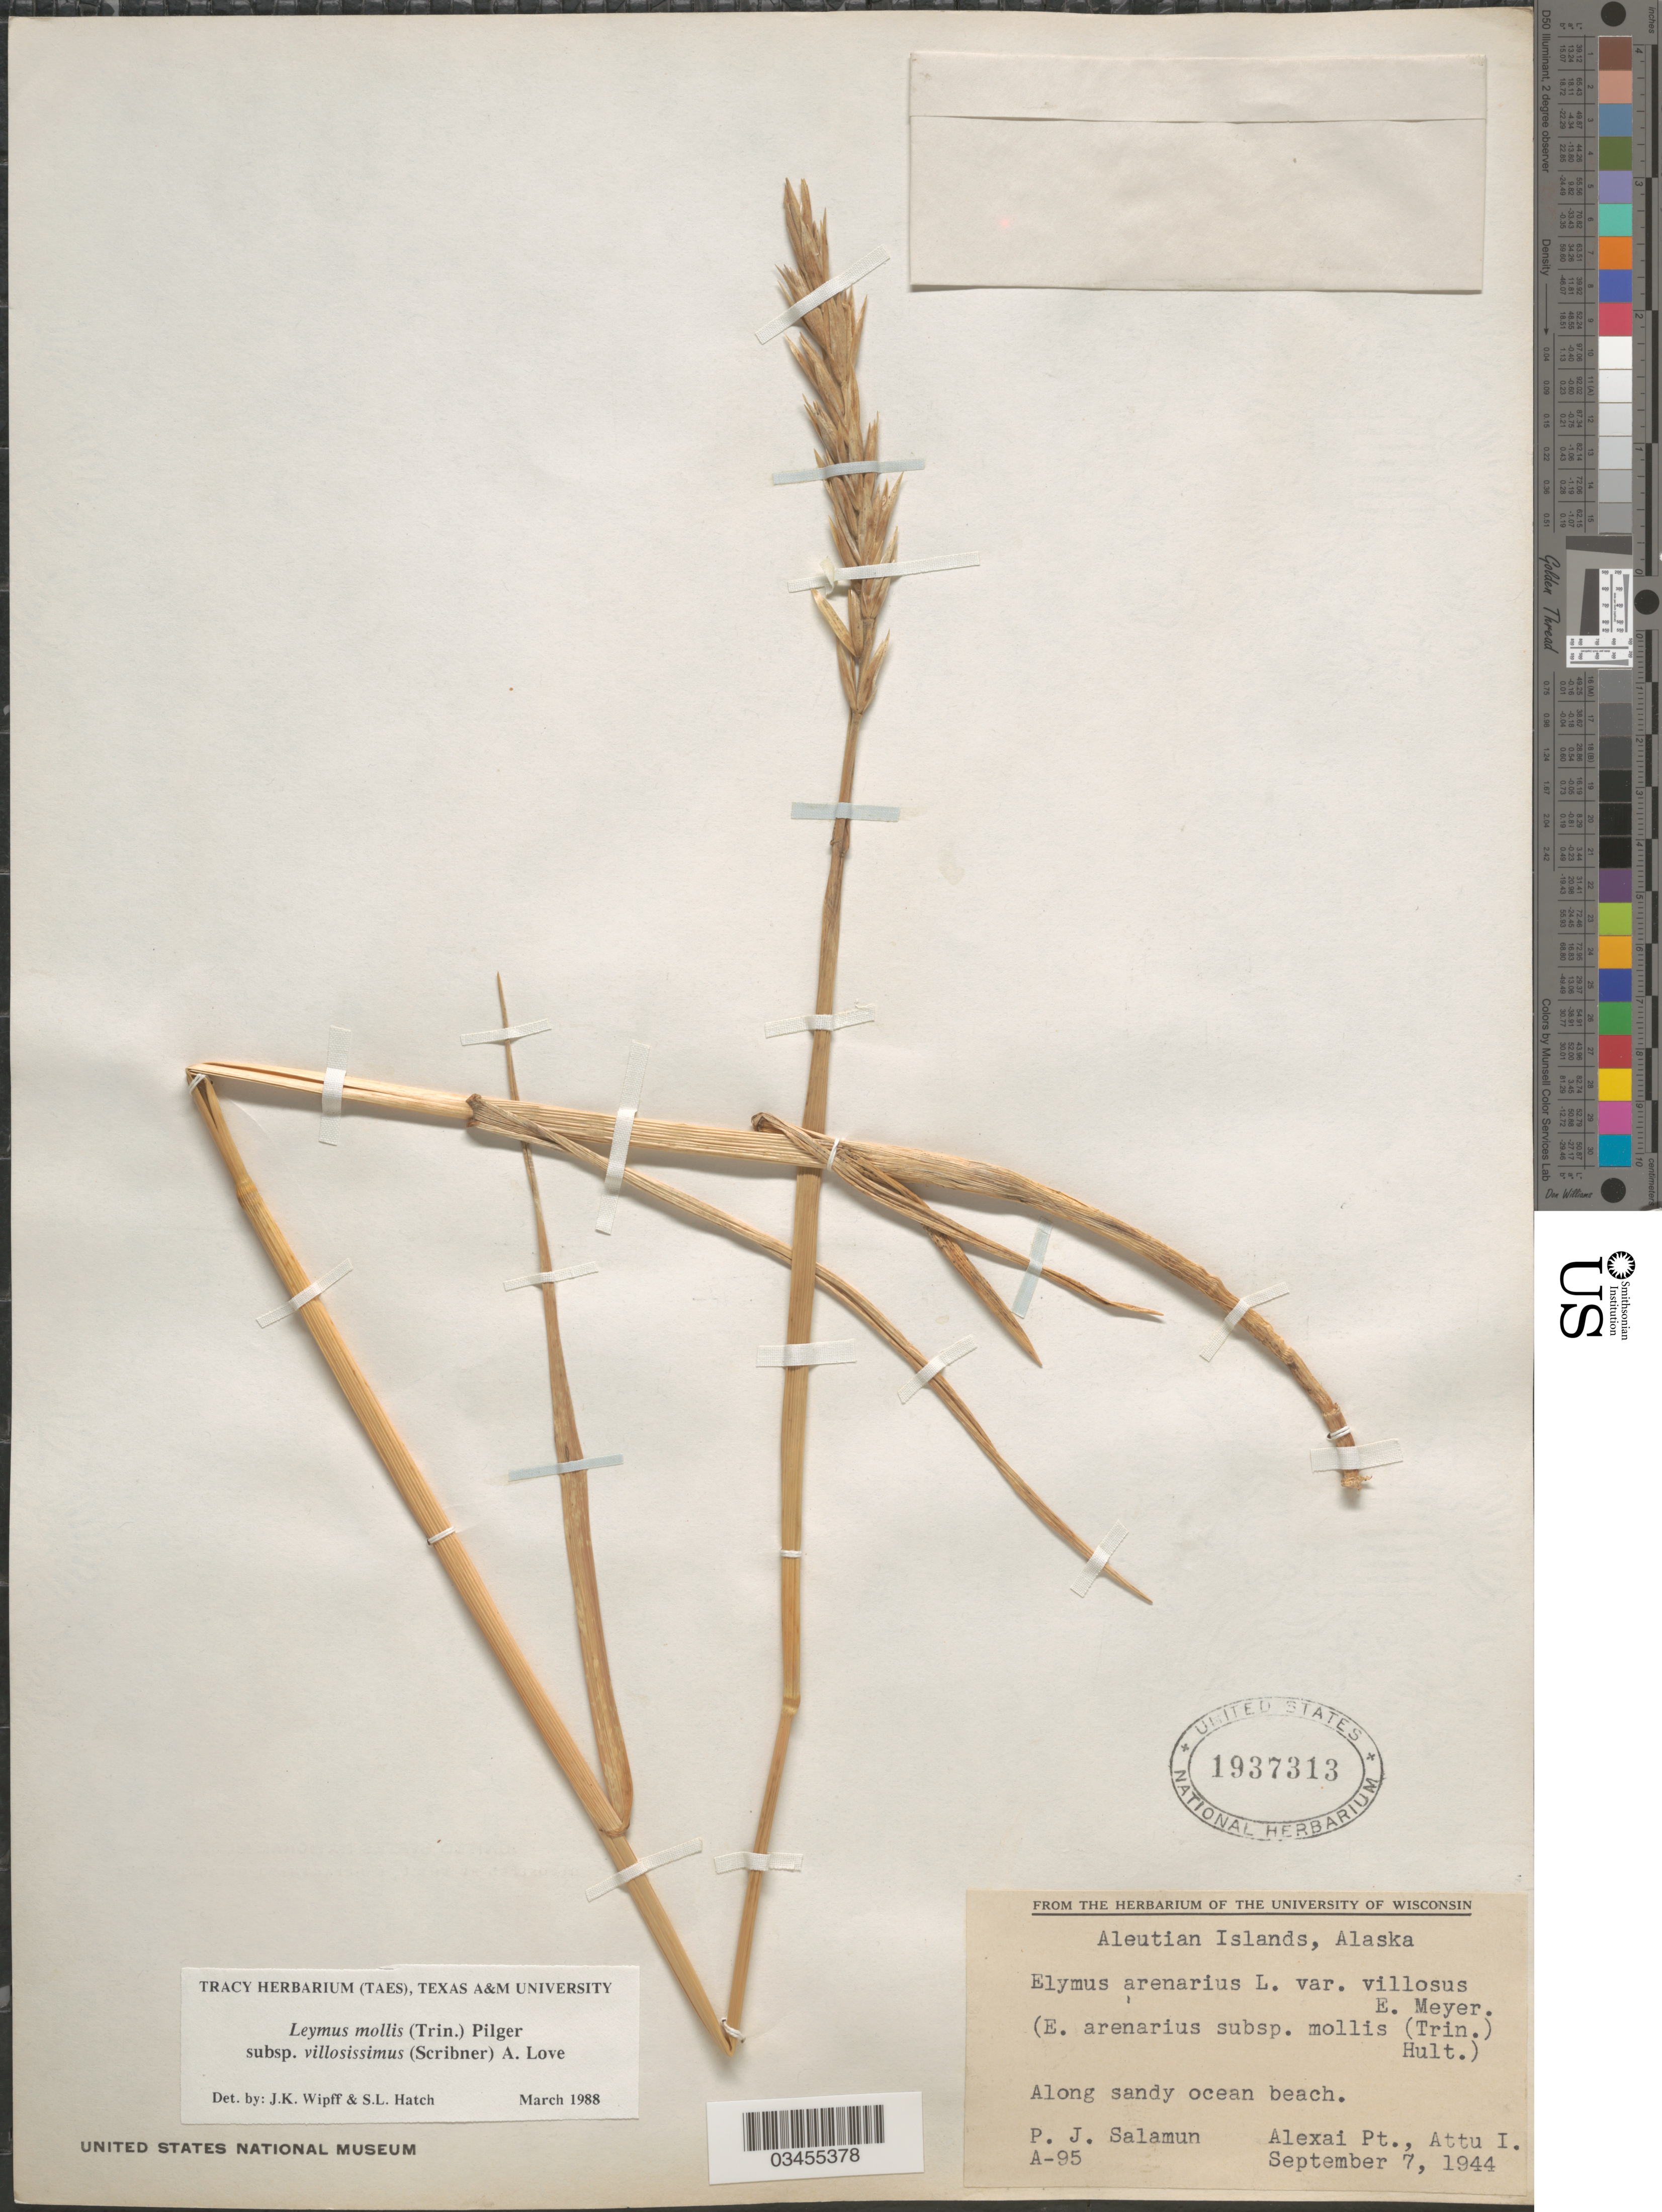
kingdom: Plantae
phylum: Tracheophyta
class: Liliopsida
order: Poales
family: Poaceae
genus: Leymus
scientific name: Leymus mollis subsp. villosissimus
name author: (Scribn.) Á. Löve & D. Löve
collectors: P. Salamun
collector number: A-95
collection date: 1944-09-07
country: United States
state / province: Alaska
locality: Aleutian Islands. Alexai Pt., Attu I.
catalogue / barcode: US 1937313